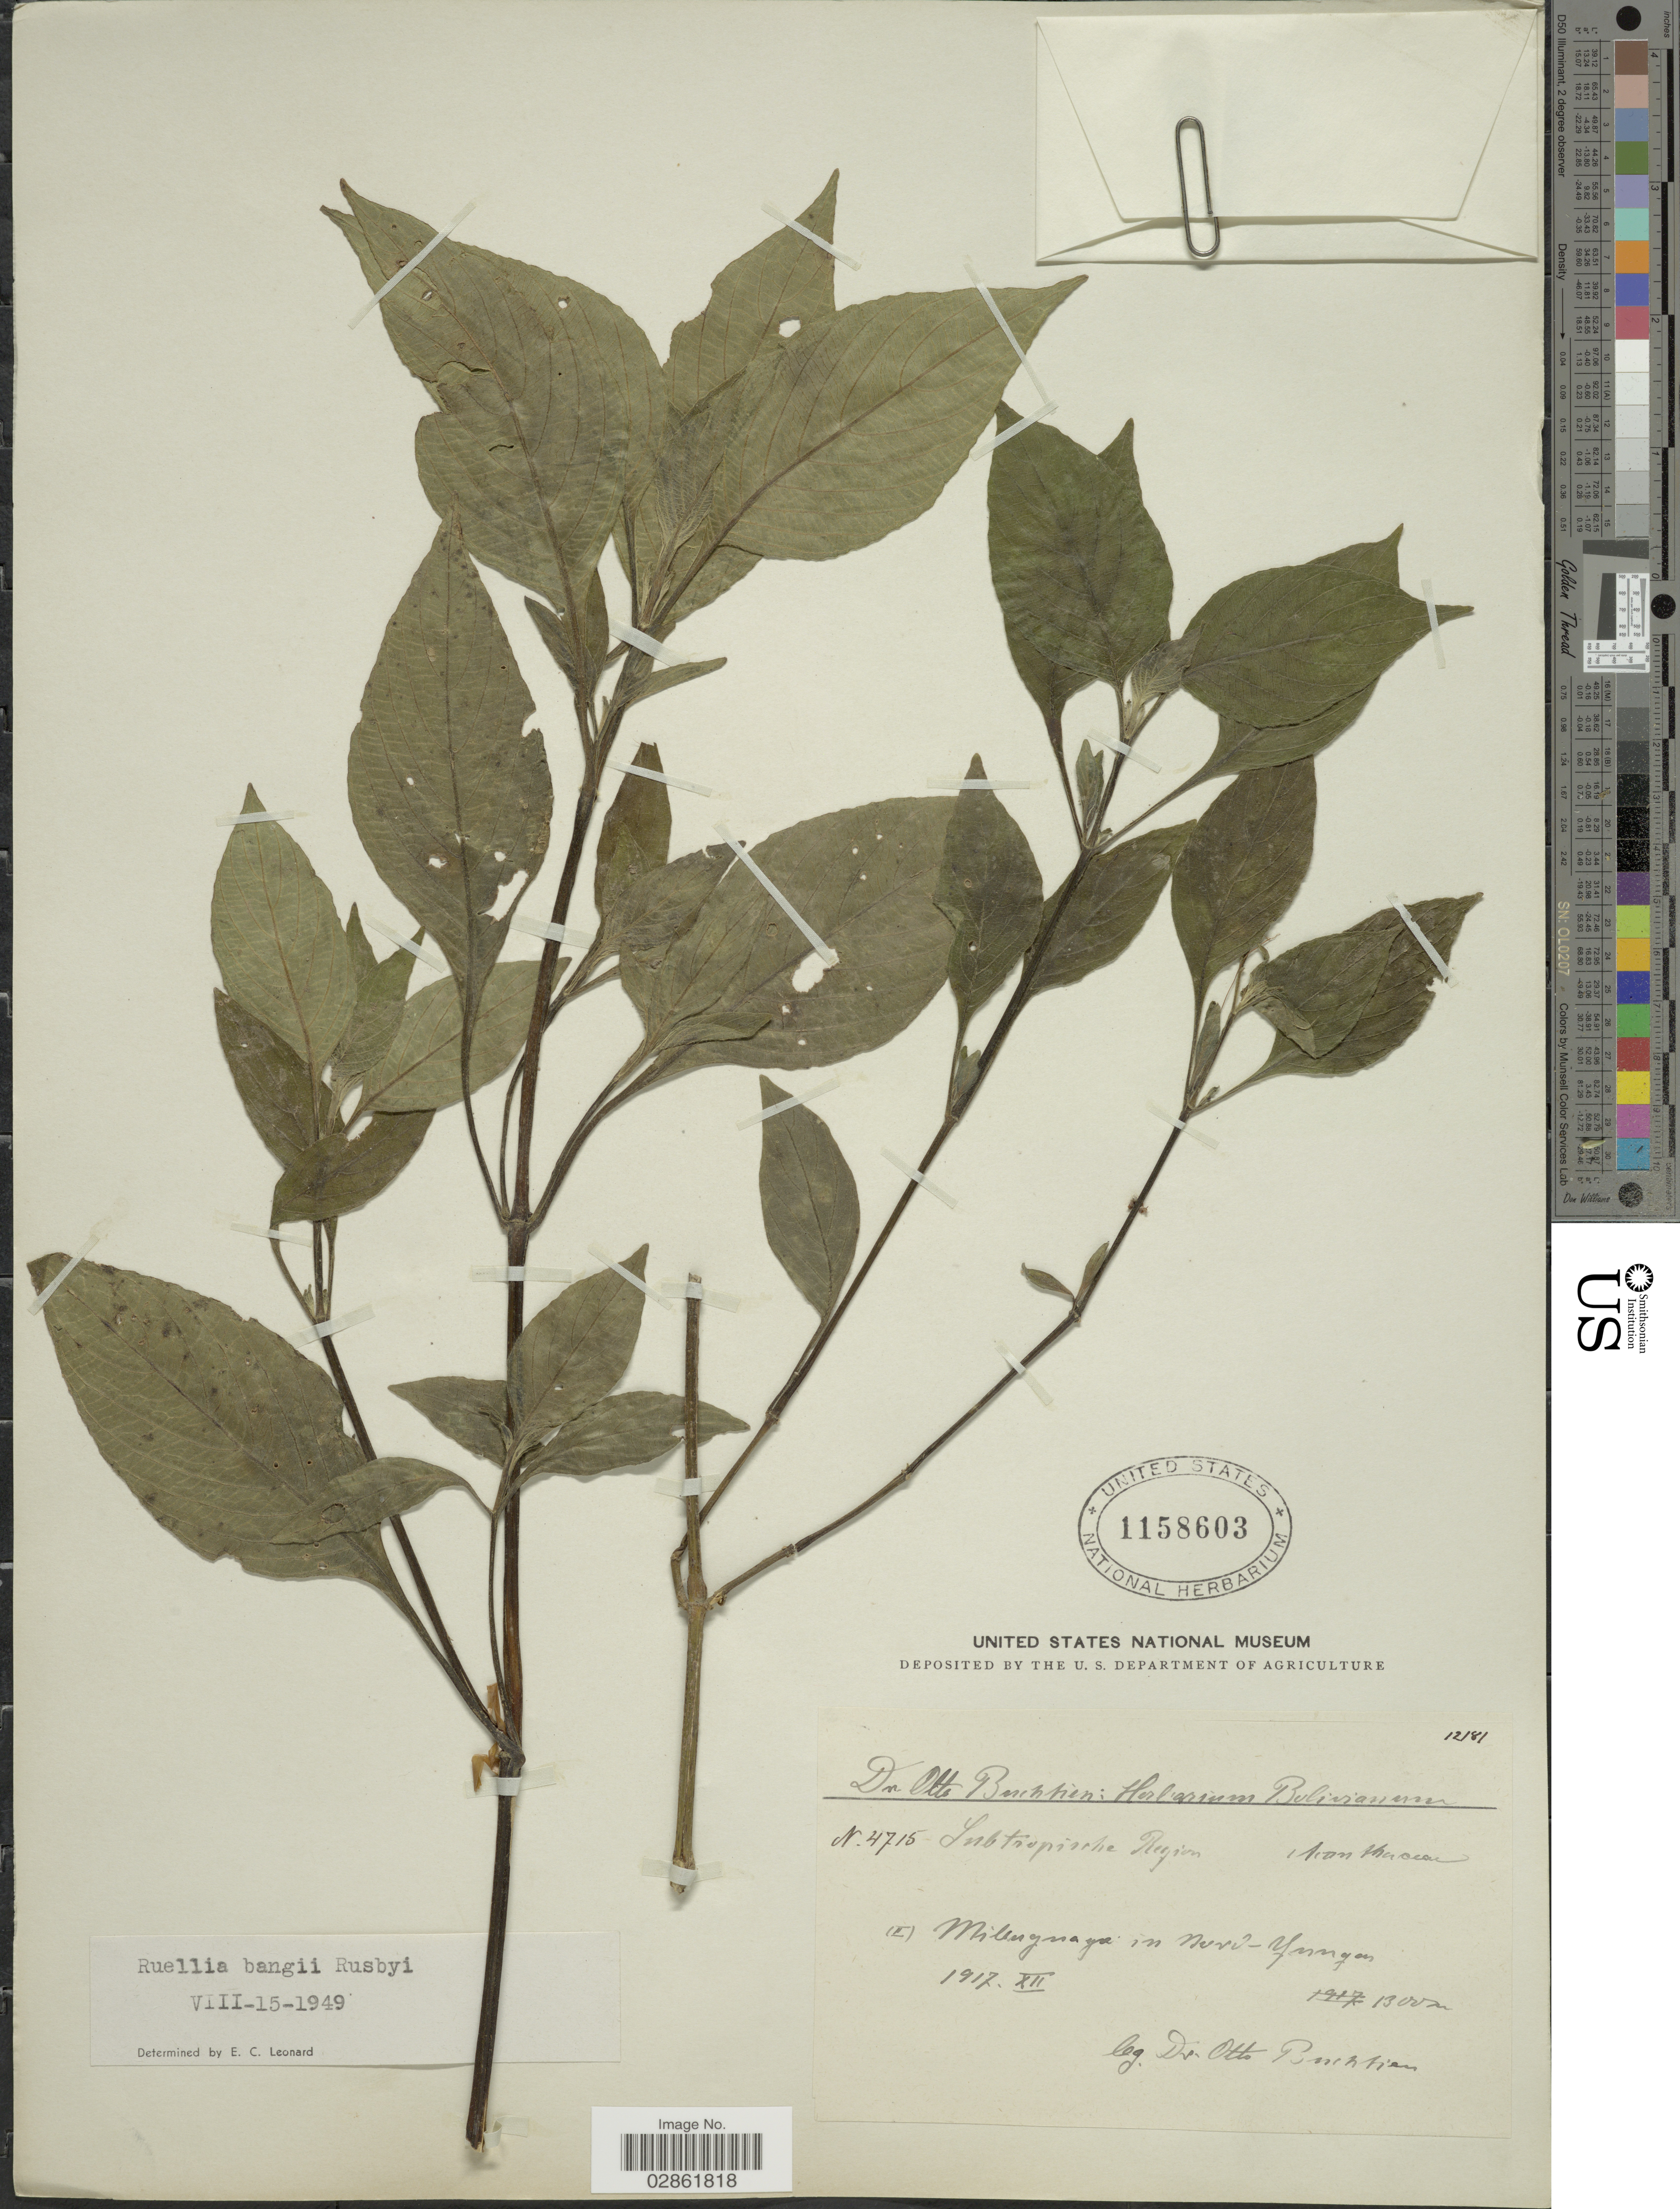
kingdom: Plantae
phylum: Tracheophyta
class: Magnoliopsida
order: Lamiales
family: Acanthaceae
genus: Ruellia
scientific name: Ruellia puri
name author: Mart. ex Nees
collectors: O. Buchtien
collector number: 4715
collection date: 1917-12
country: Bolivia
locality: Milluguaya in Nord-Yungas.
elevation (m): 1300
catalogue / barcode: US 1158603